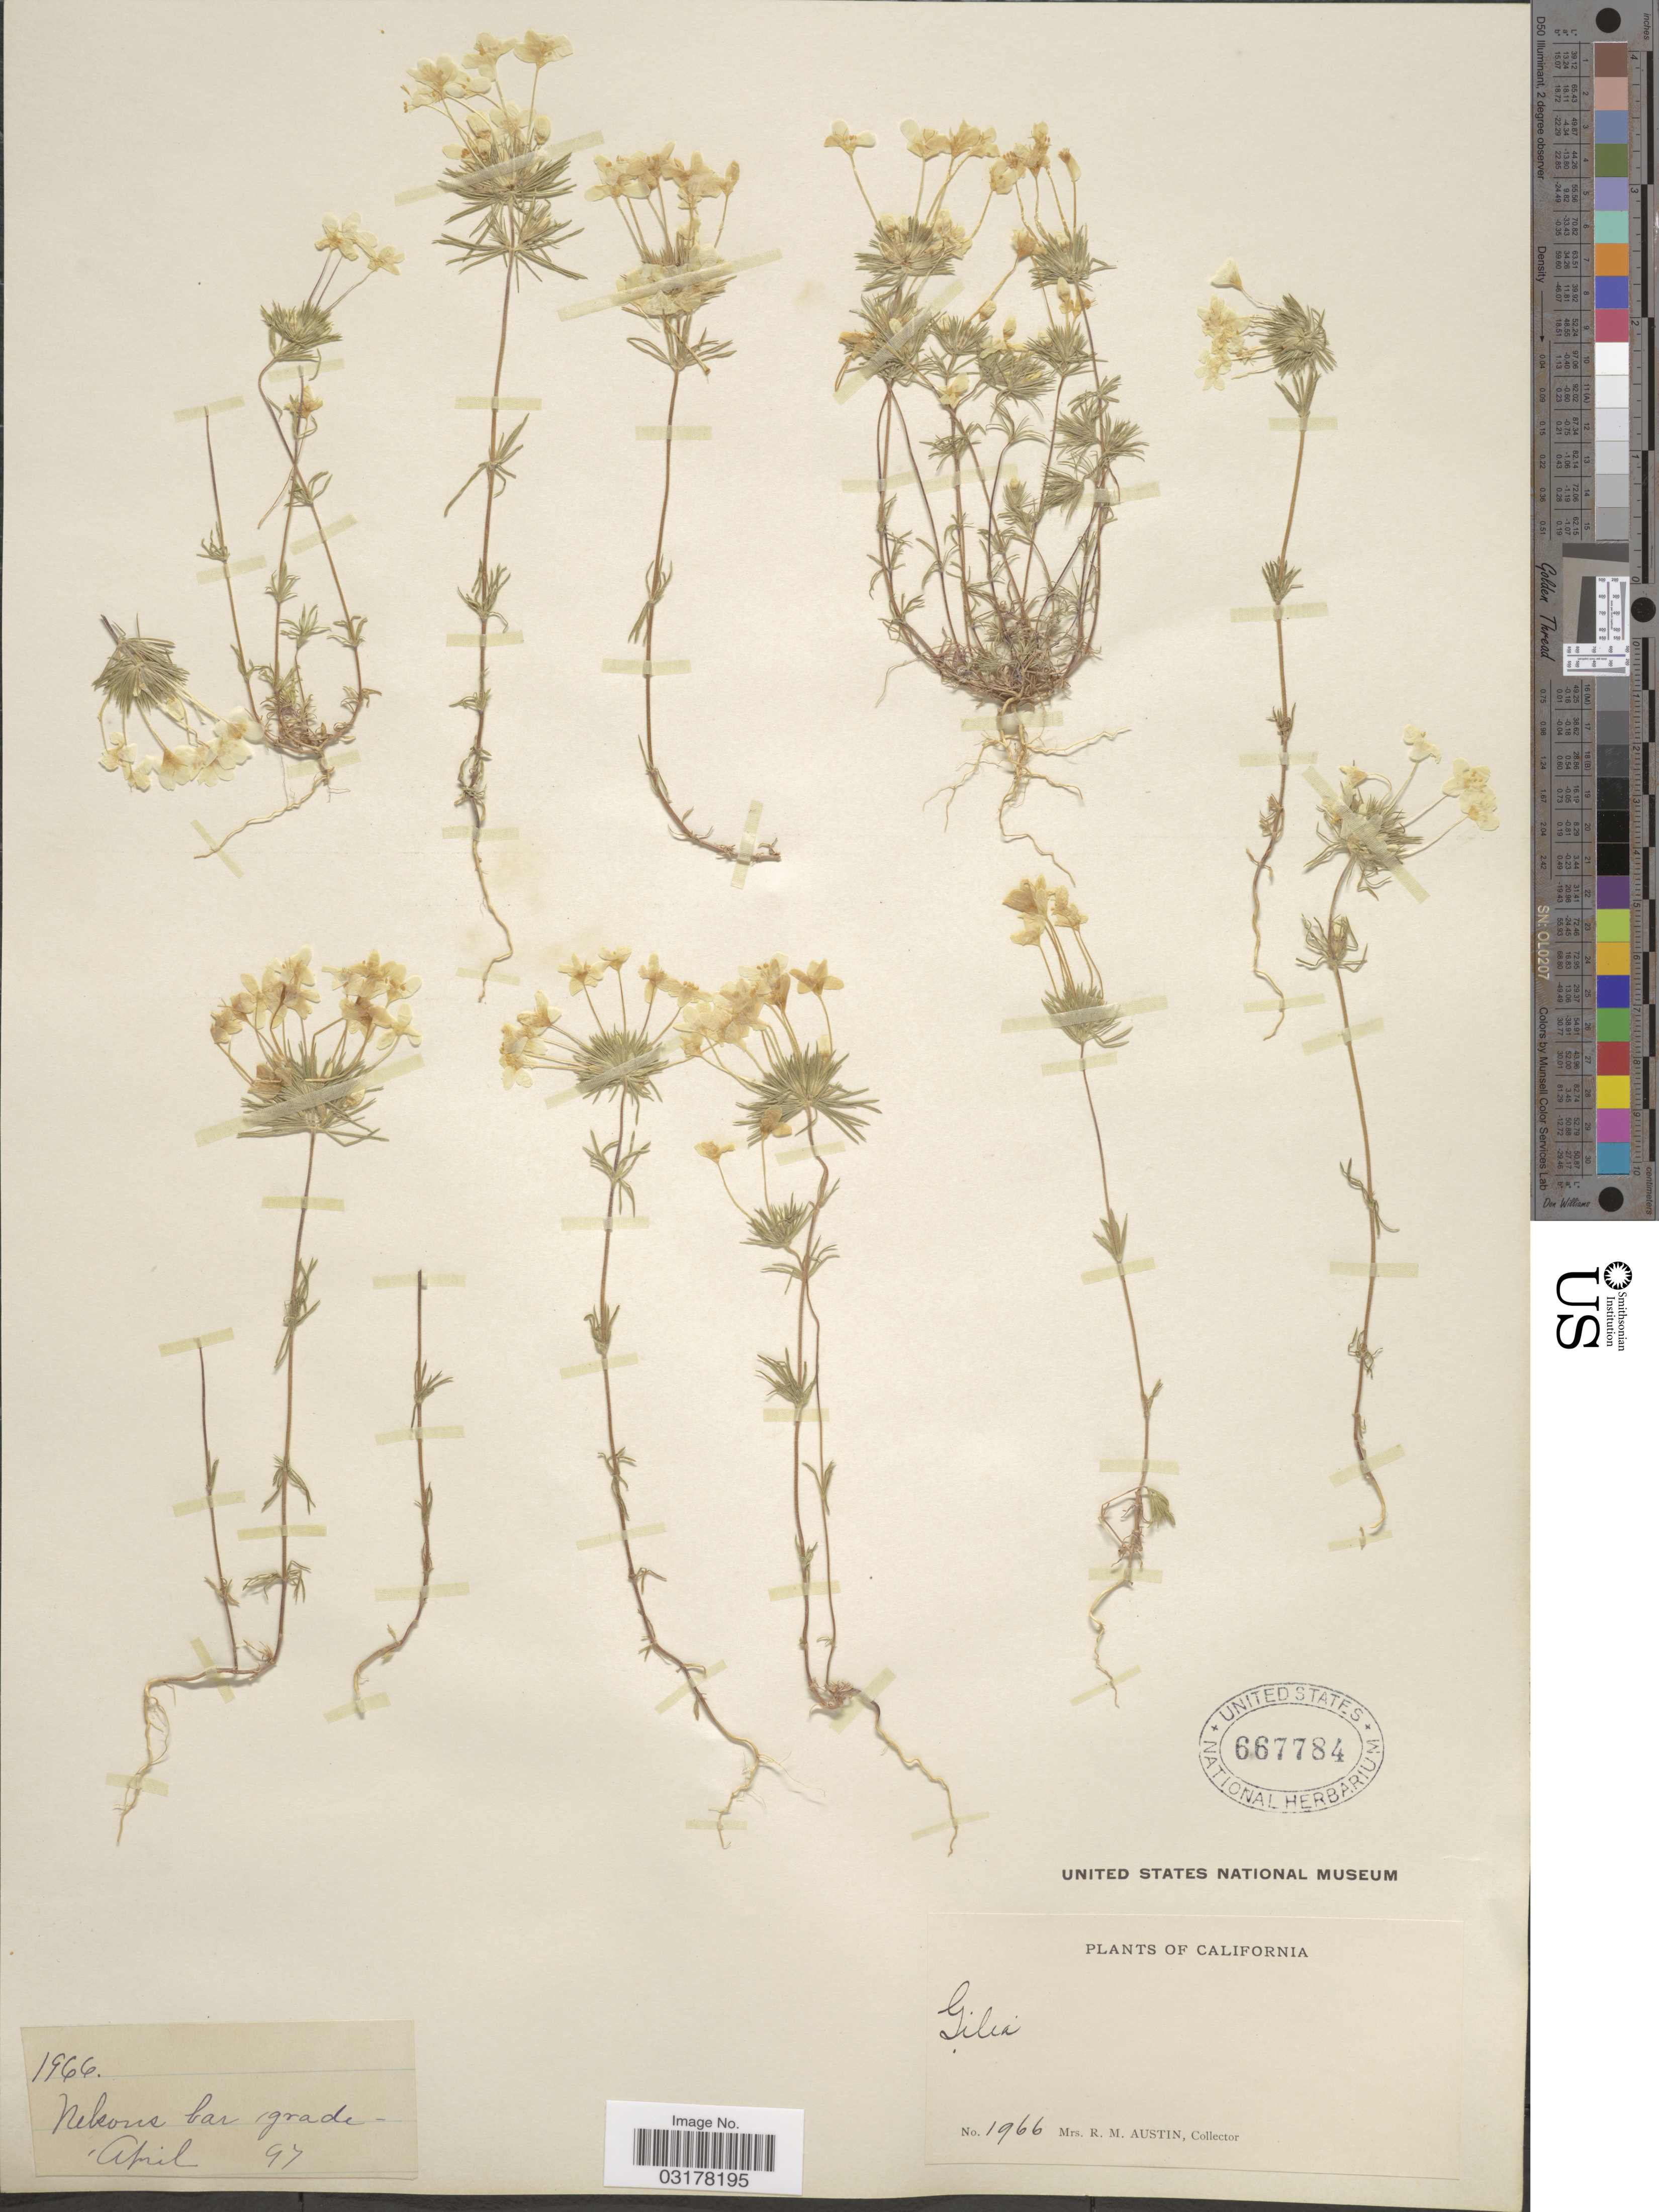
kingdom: Plantae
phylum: Tracheophyta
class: Magnoliopsida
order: Ericales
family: Polemoniaceae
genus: Leptosiphon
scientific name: Leptosiphon parviflorus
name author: Benth.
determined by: Strong, Mark T., (BOT), Smithsonian Institution - National Museum of Natural History (UNITED STATES)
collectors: R. Austin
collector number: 1966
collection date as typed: Transcribed d/m/y: /4/97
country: United States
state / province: California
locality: Nelsons bar grade.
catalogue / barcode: US 667784